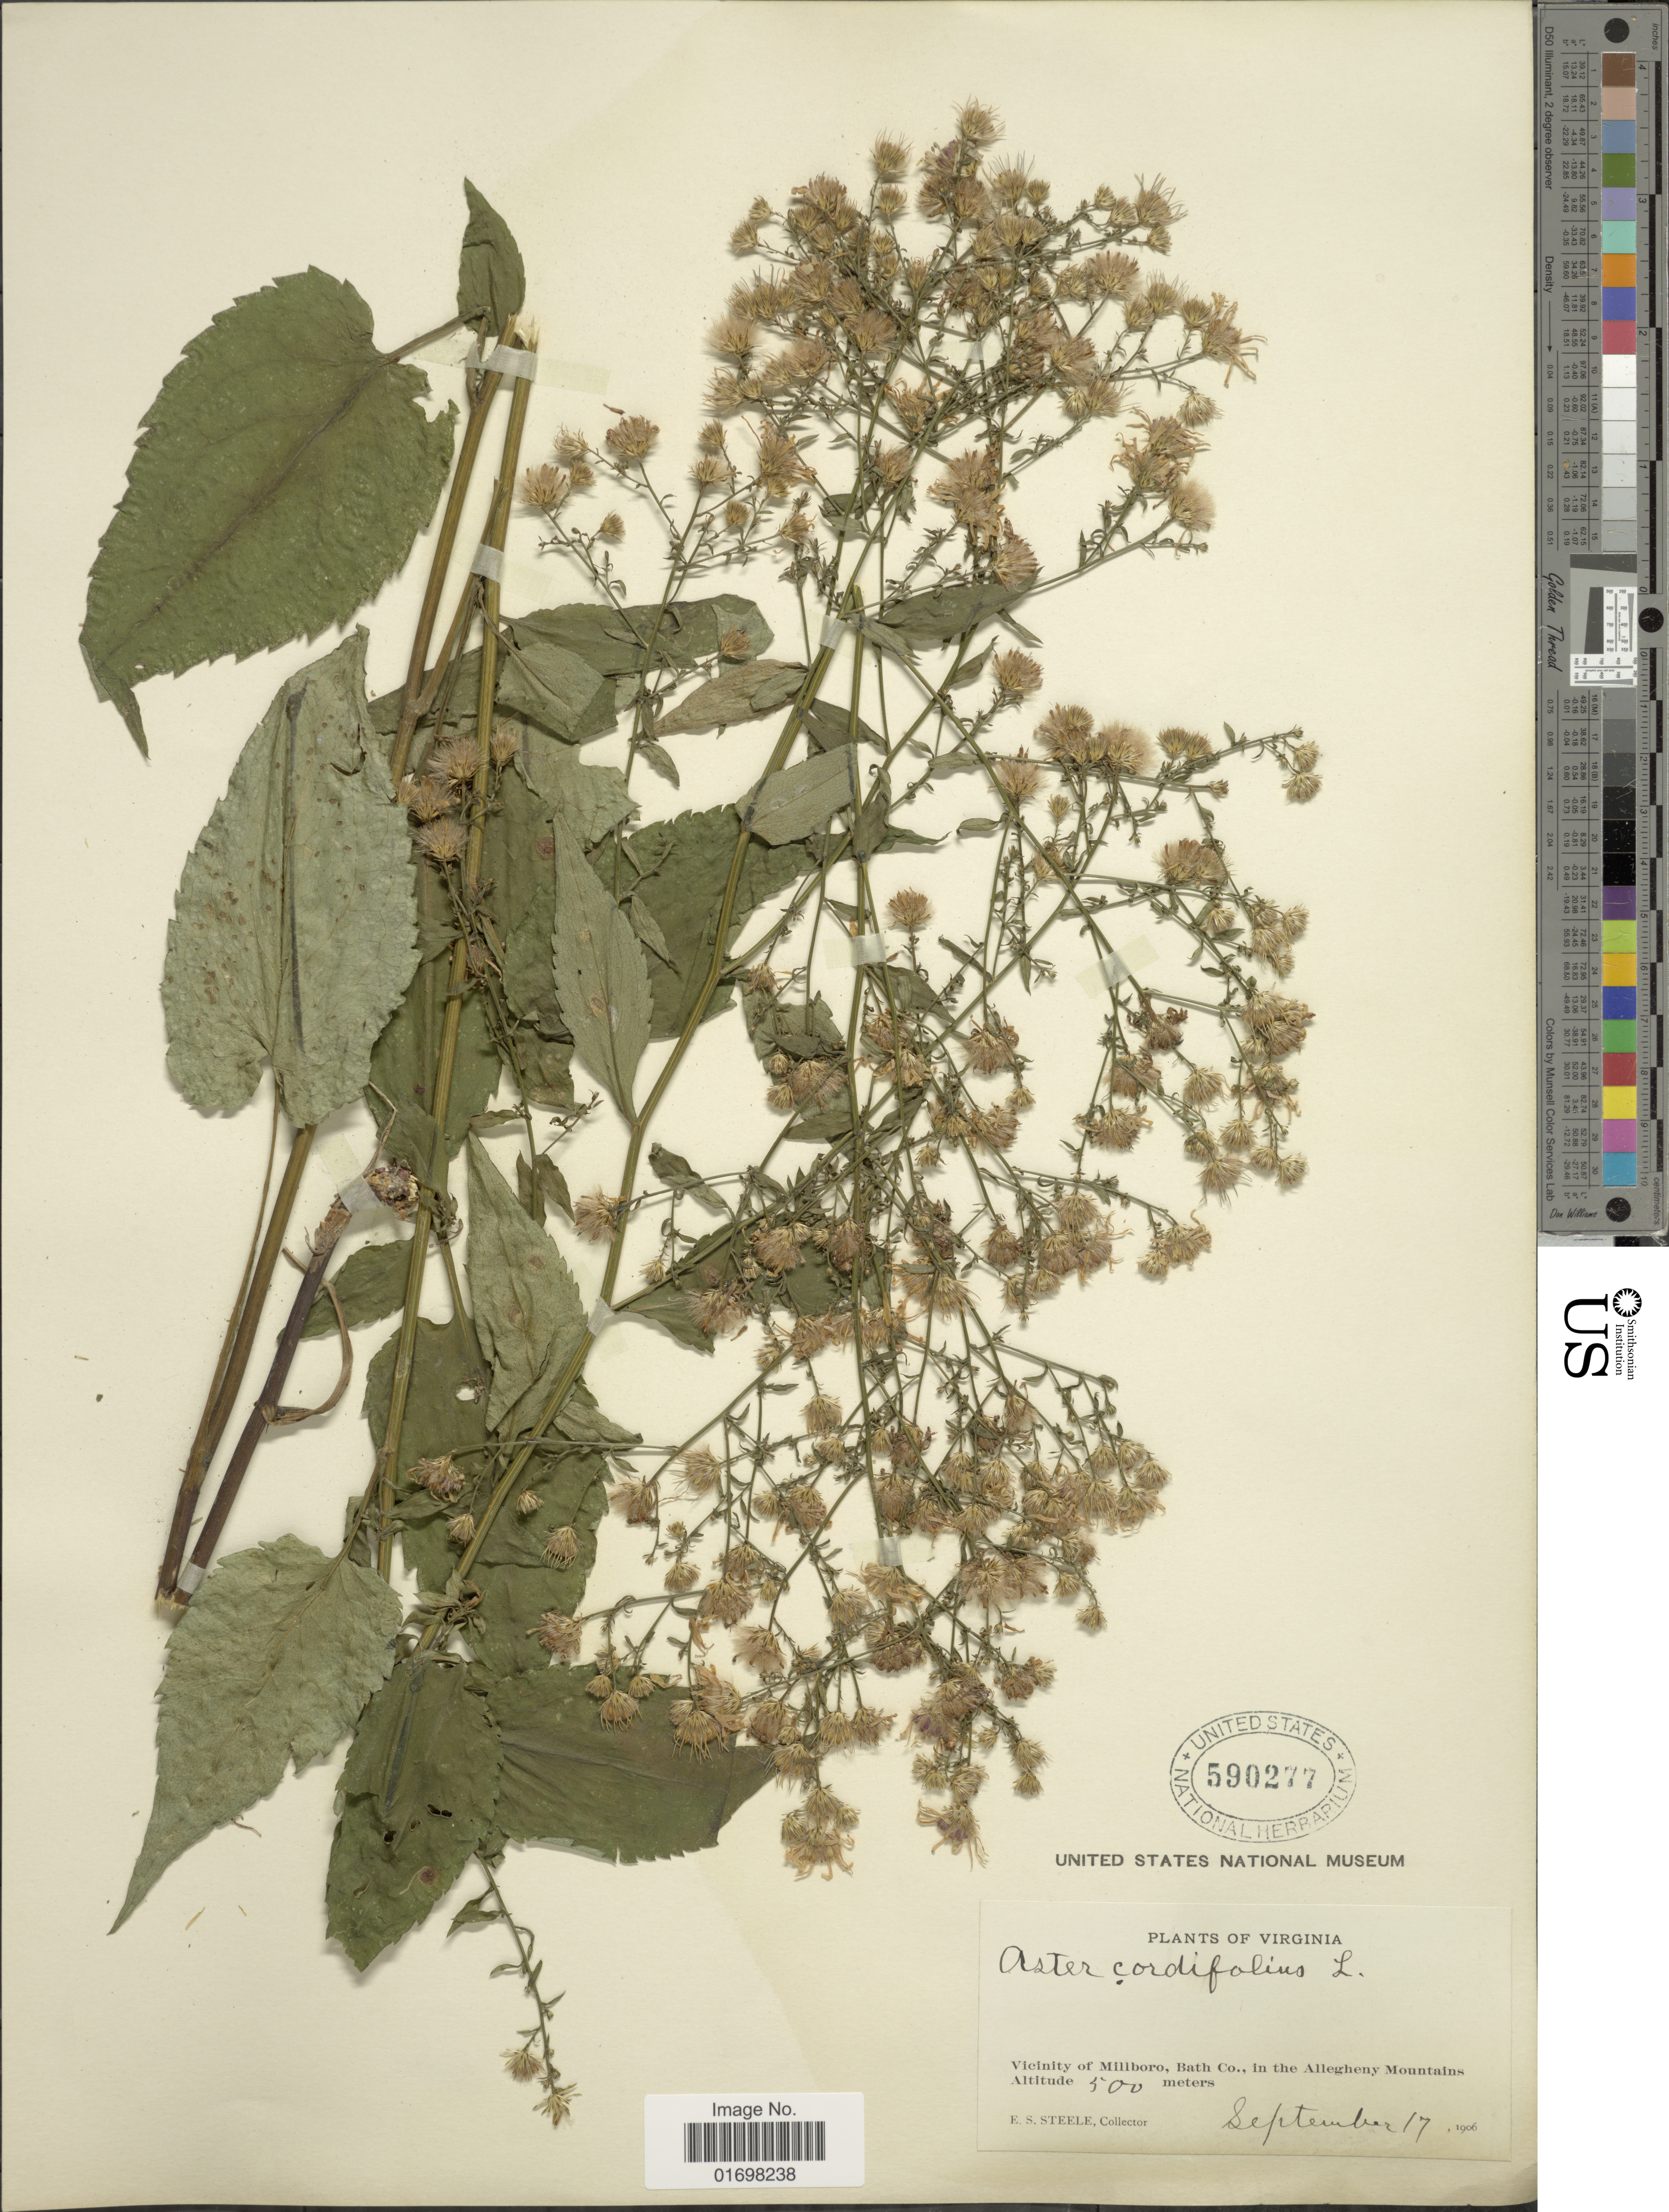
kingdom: Plantae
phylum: Tracheophyta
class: Magnoliopsida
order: Asterales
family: Asteraceae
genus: Symphyotrichum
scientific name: Symphyotrichum cordifolium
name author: (L.) G.L. Nesom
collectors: E. Steele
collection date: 1906-09-17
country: United States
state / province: Virginia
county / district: Bath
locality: Vicinity of Millboro, Bath Co., in the Allegheny Mountains.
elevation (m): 500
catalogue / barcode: US 590277